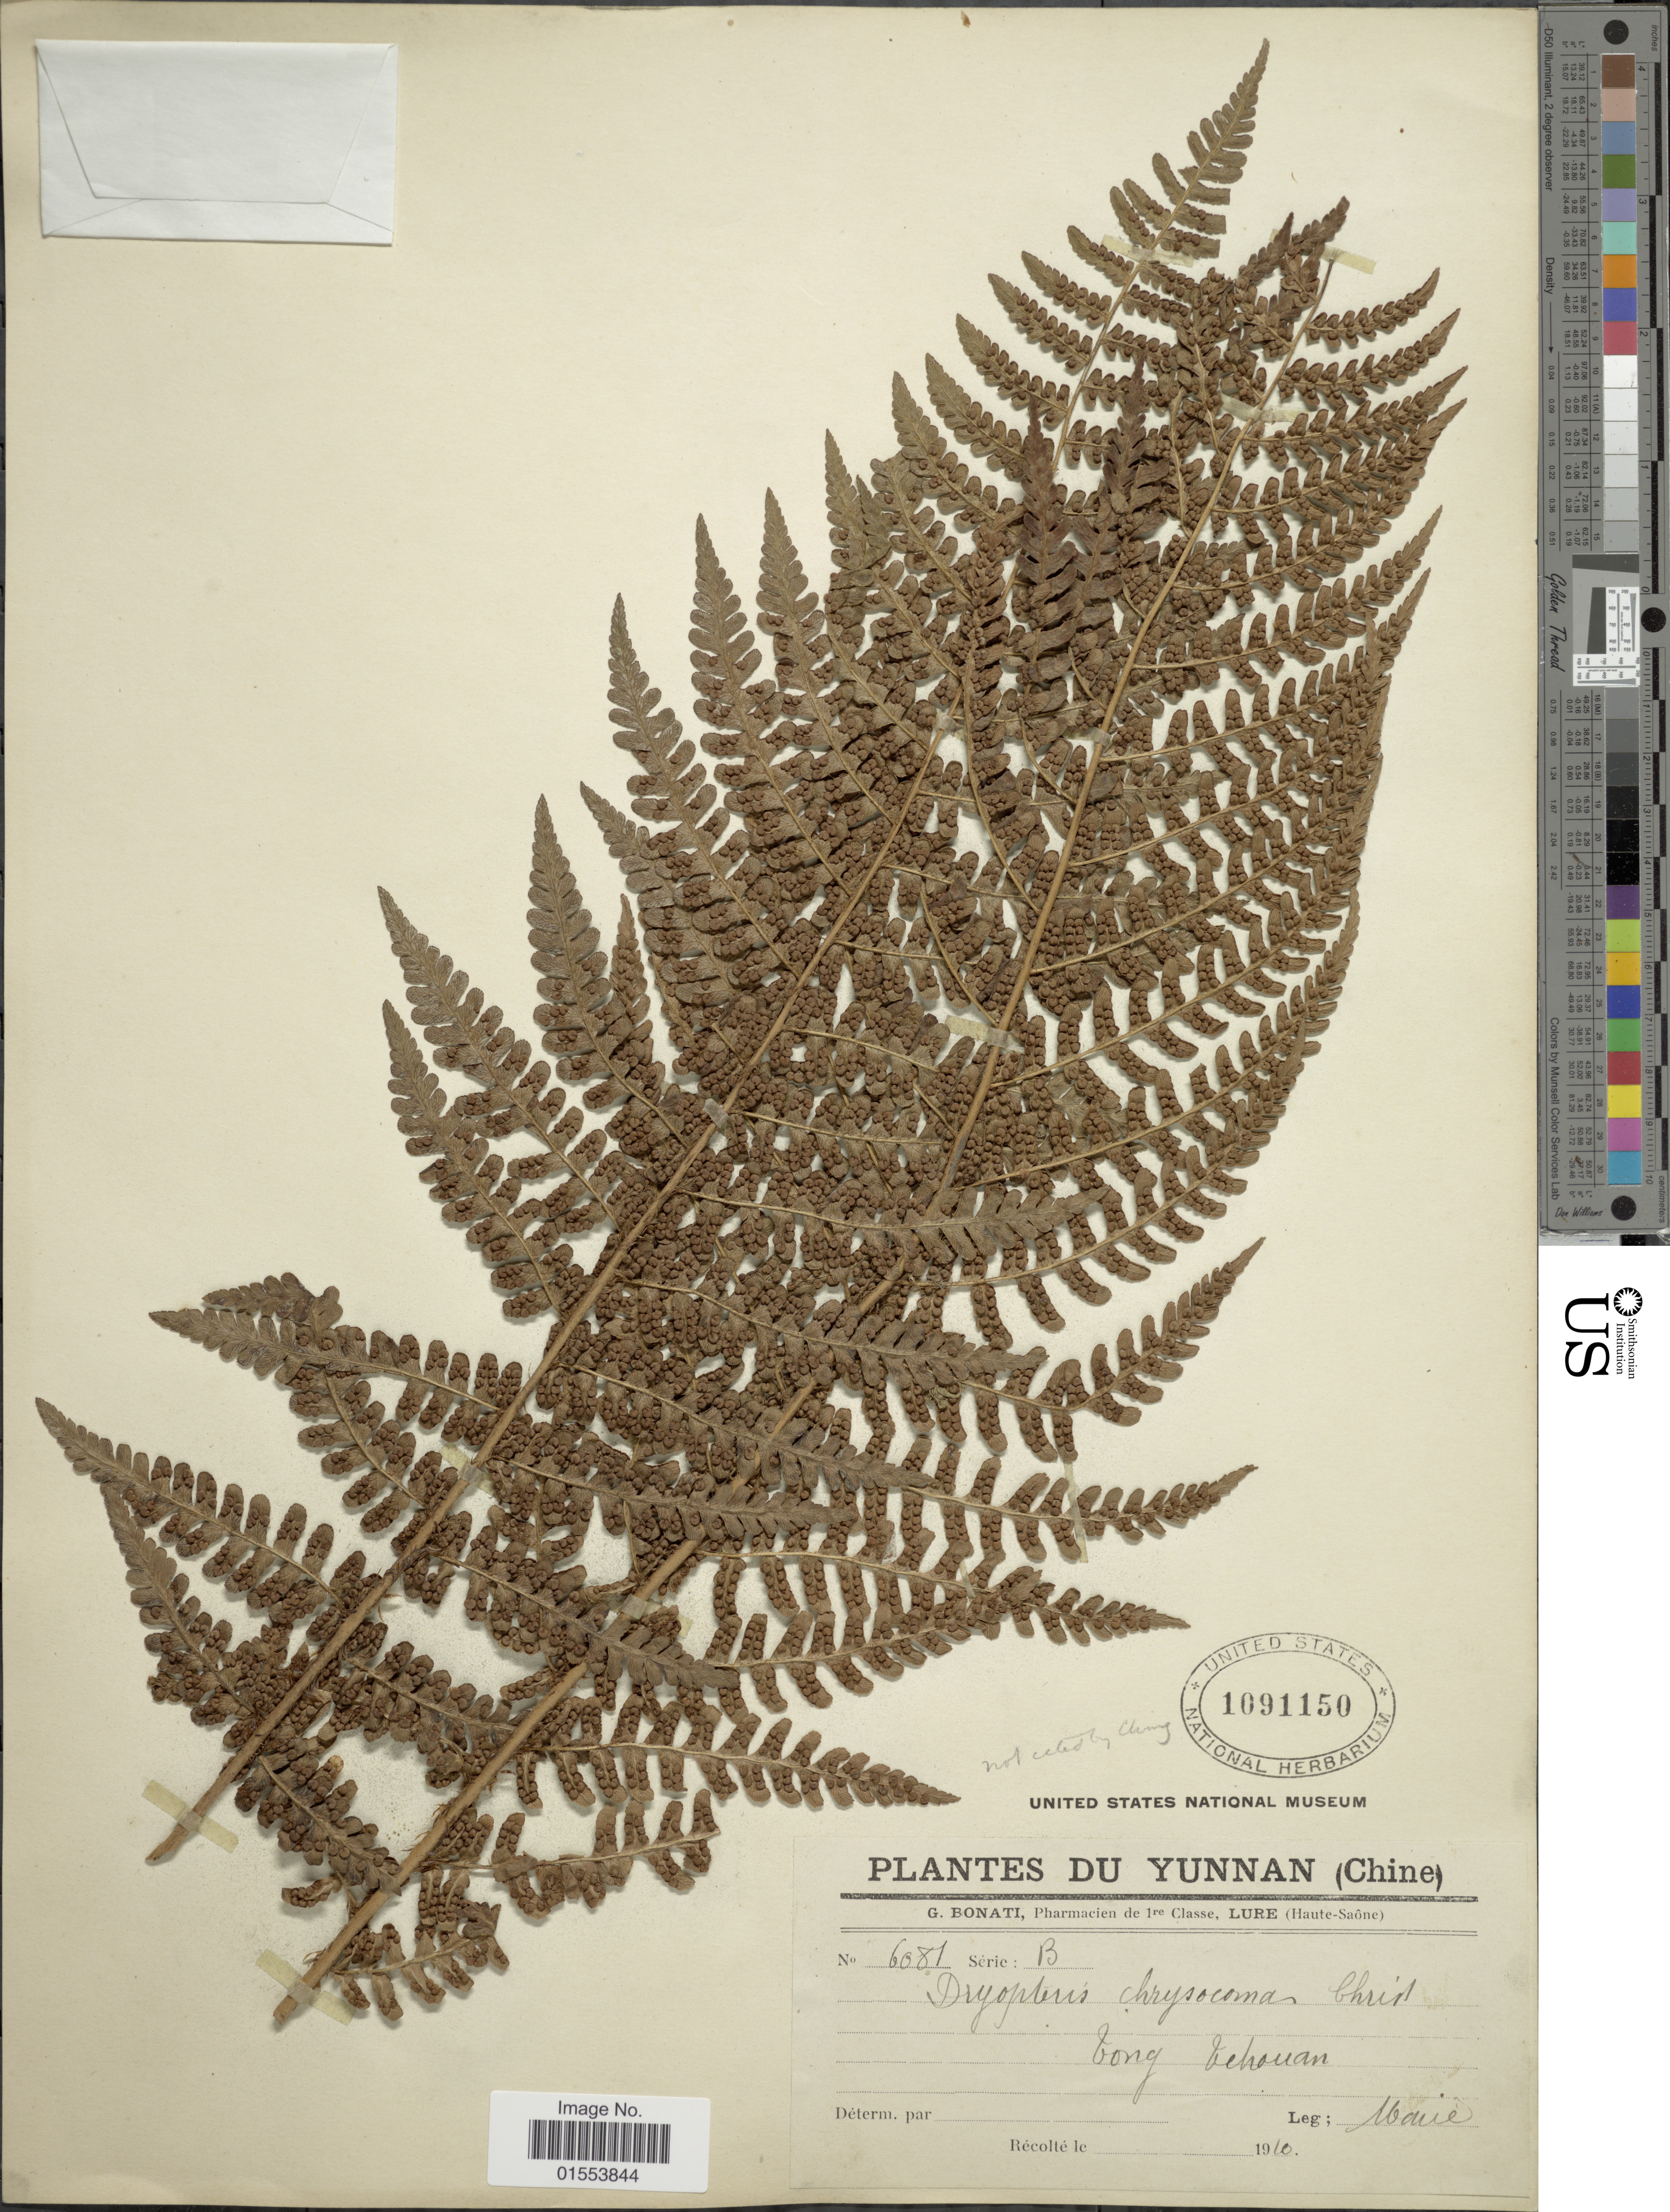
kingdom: Plantae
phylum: Tracheophyta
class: Polypodiopsida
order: Polypodiales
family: Dryopteridaceae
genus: Dryopteris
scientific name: Dryopteris chrysocoma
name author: (Christ) C. Chr.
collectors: Maire, --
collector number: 6081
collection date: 1910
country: China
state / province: Yunnan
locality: Yunnan (Chine). Tong Tchouan.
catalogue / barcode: US 1091150